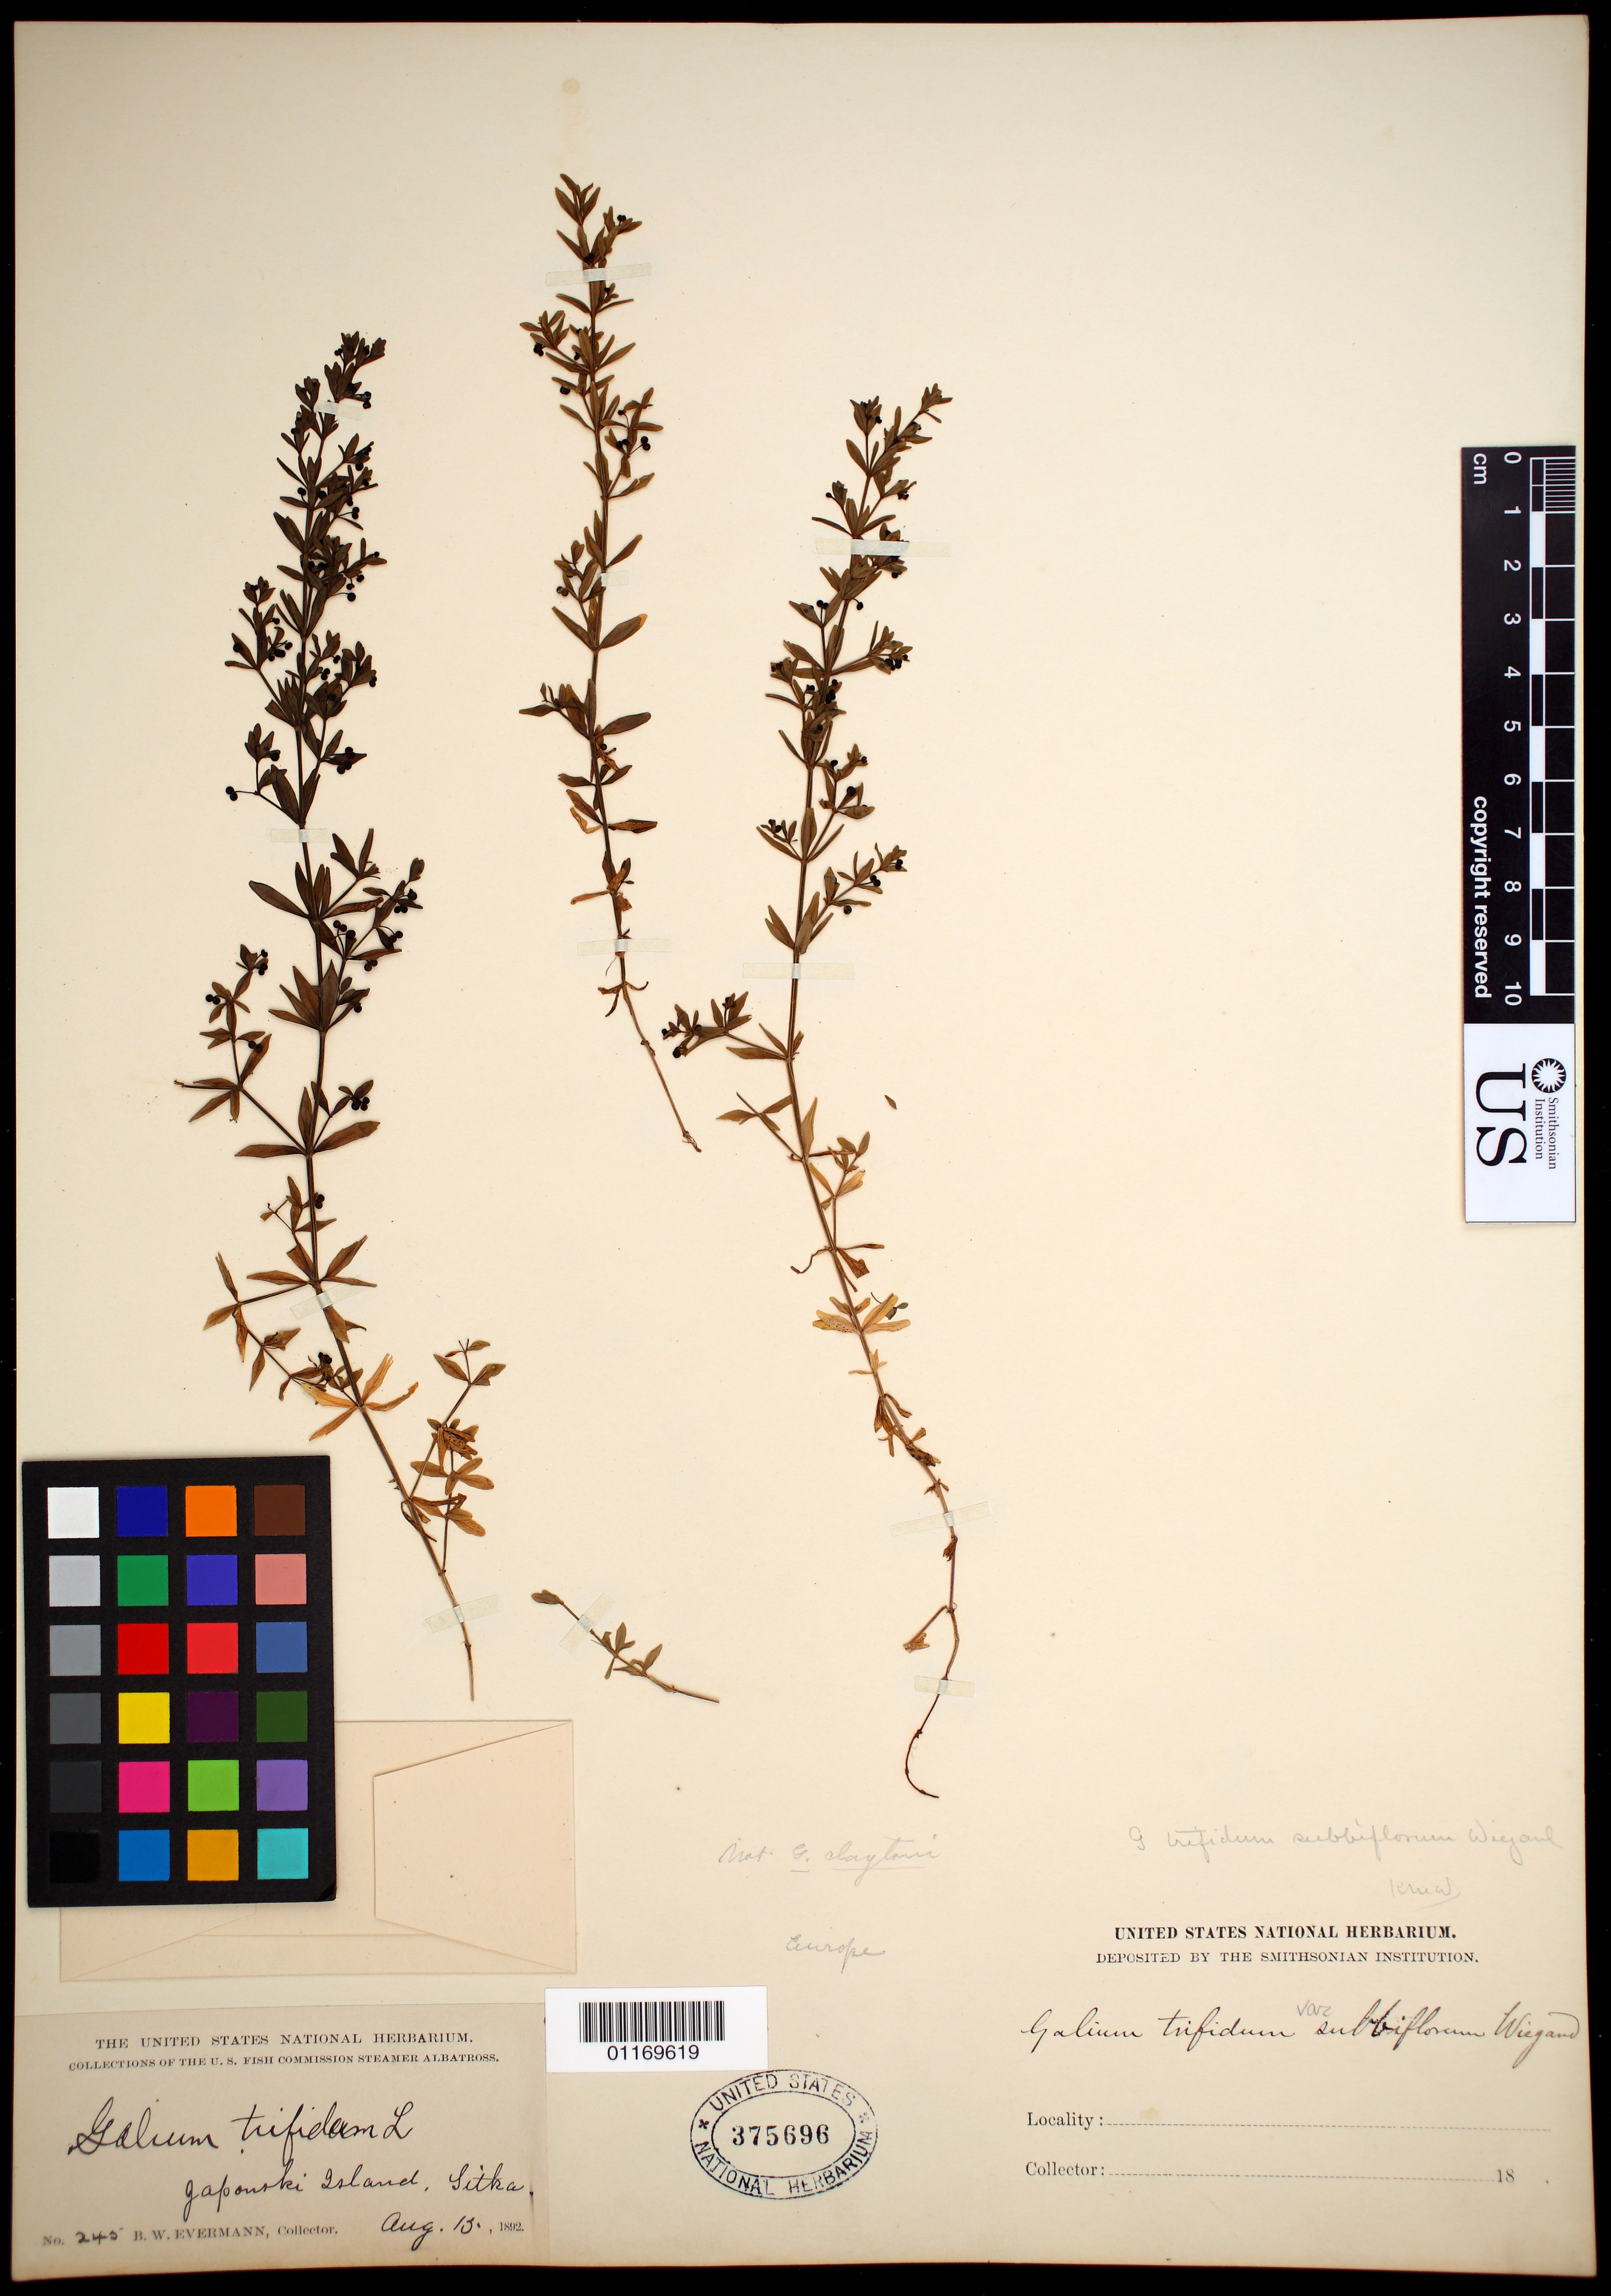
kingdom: Plantae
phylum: Tracheophyta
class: Magnoliopsida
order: Gentianales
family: Rubiaceae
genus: Galium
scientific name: Galium trifidum var. subbiflorum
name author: Wiegand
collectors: B. W. Evermann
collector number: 245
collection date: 1892-08-15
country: United States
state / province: Alaska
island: Japonski Island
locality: Japonski Island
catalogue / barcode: US 375696